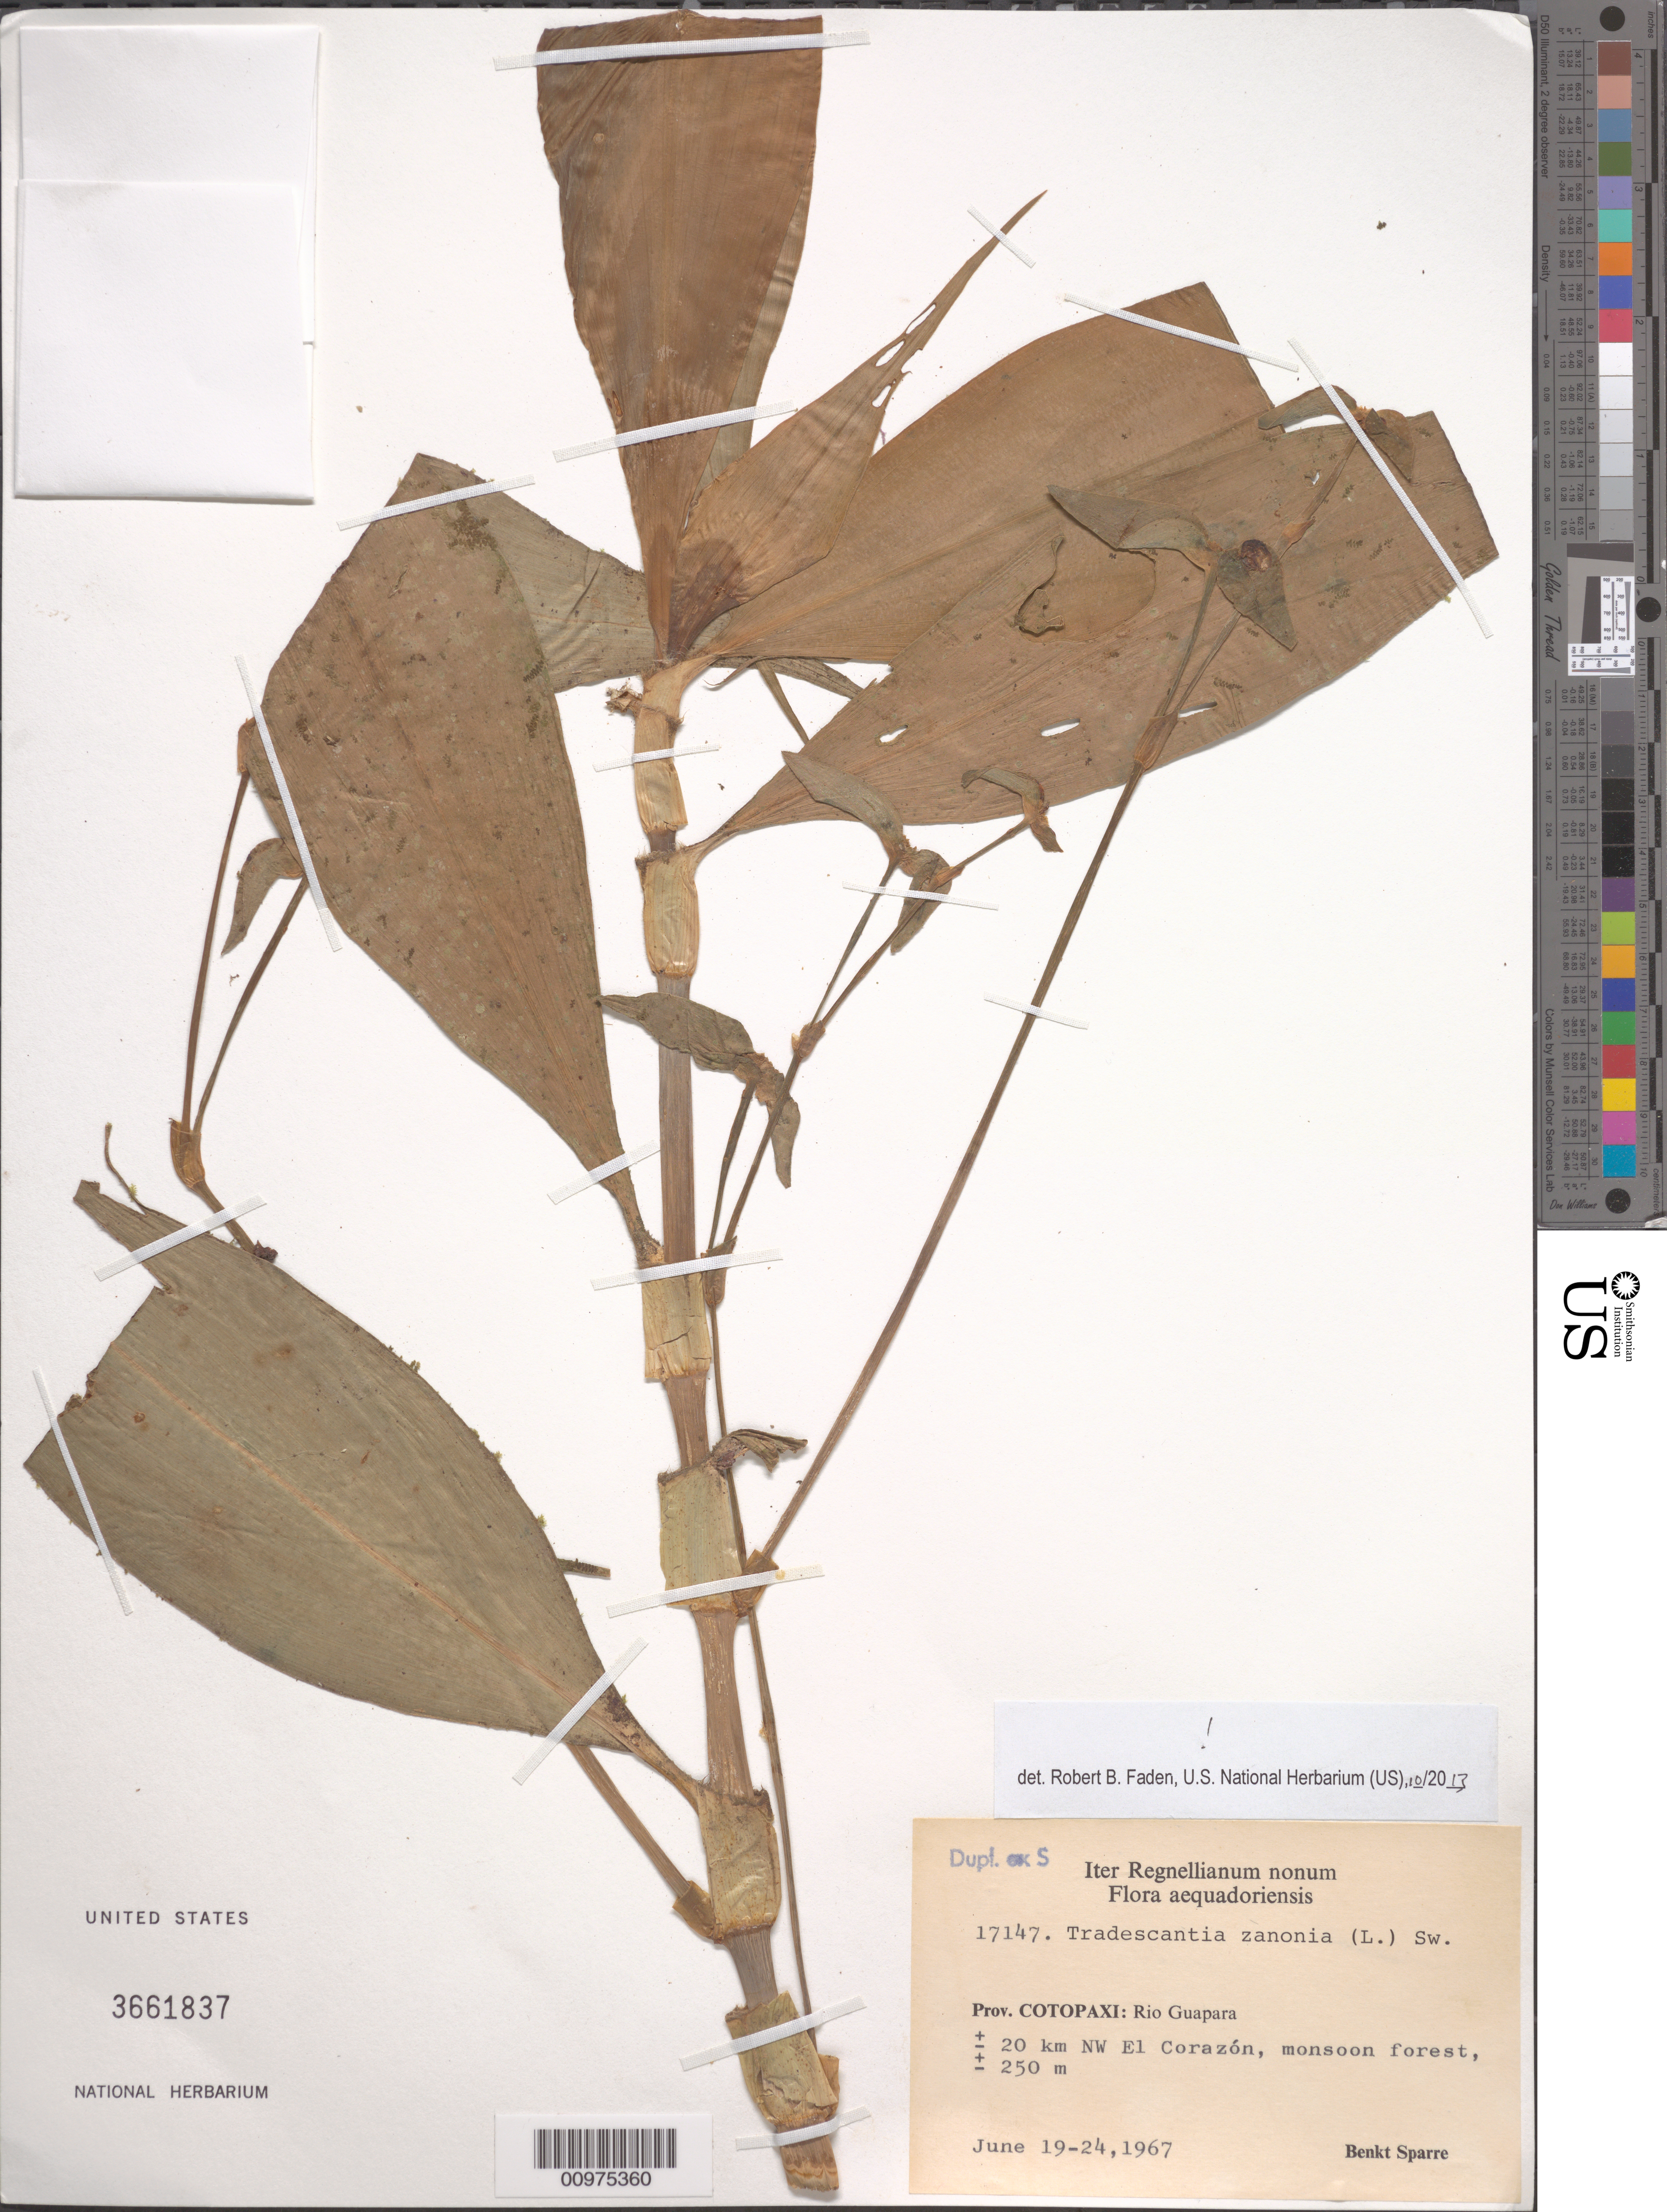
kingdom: Plantae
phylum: Tracheophyta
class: Liliopsida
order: Commelinales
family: Commelinaceae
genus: Tradescantia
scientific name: Tradescantia zanonia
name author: (L.) Sw.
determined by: Faden, Robert B., (US), Smithsonian Institution - National Museum of Natural History (UNITED STATES)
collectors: B. Sparre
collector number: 17147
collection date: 1967-06-19/1967-06-24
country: Ecuador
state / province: Cotopaxi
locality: Rio Guapara ±20 km NW El Corazón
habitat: monsoon forest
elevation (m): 250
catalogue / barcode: US 3661837